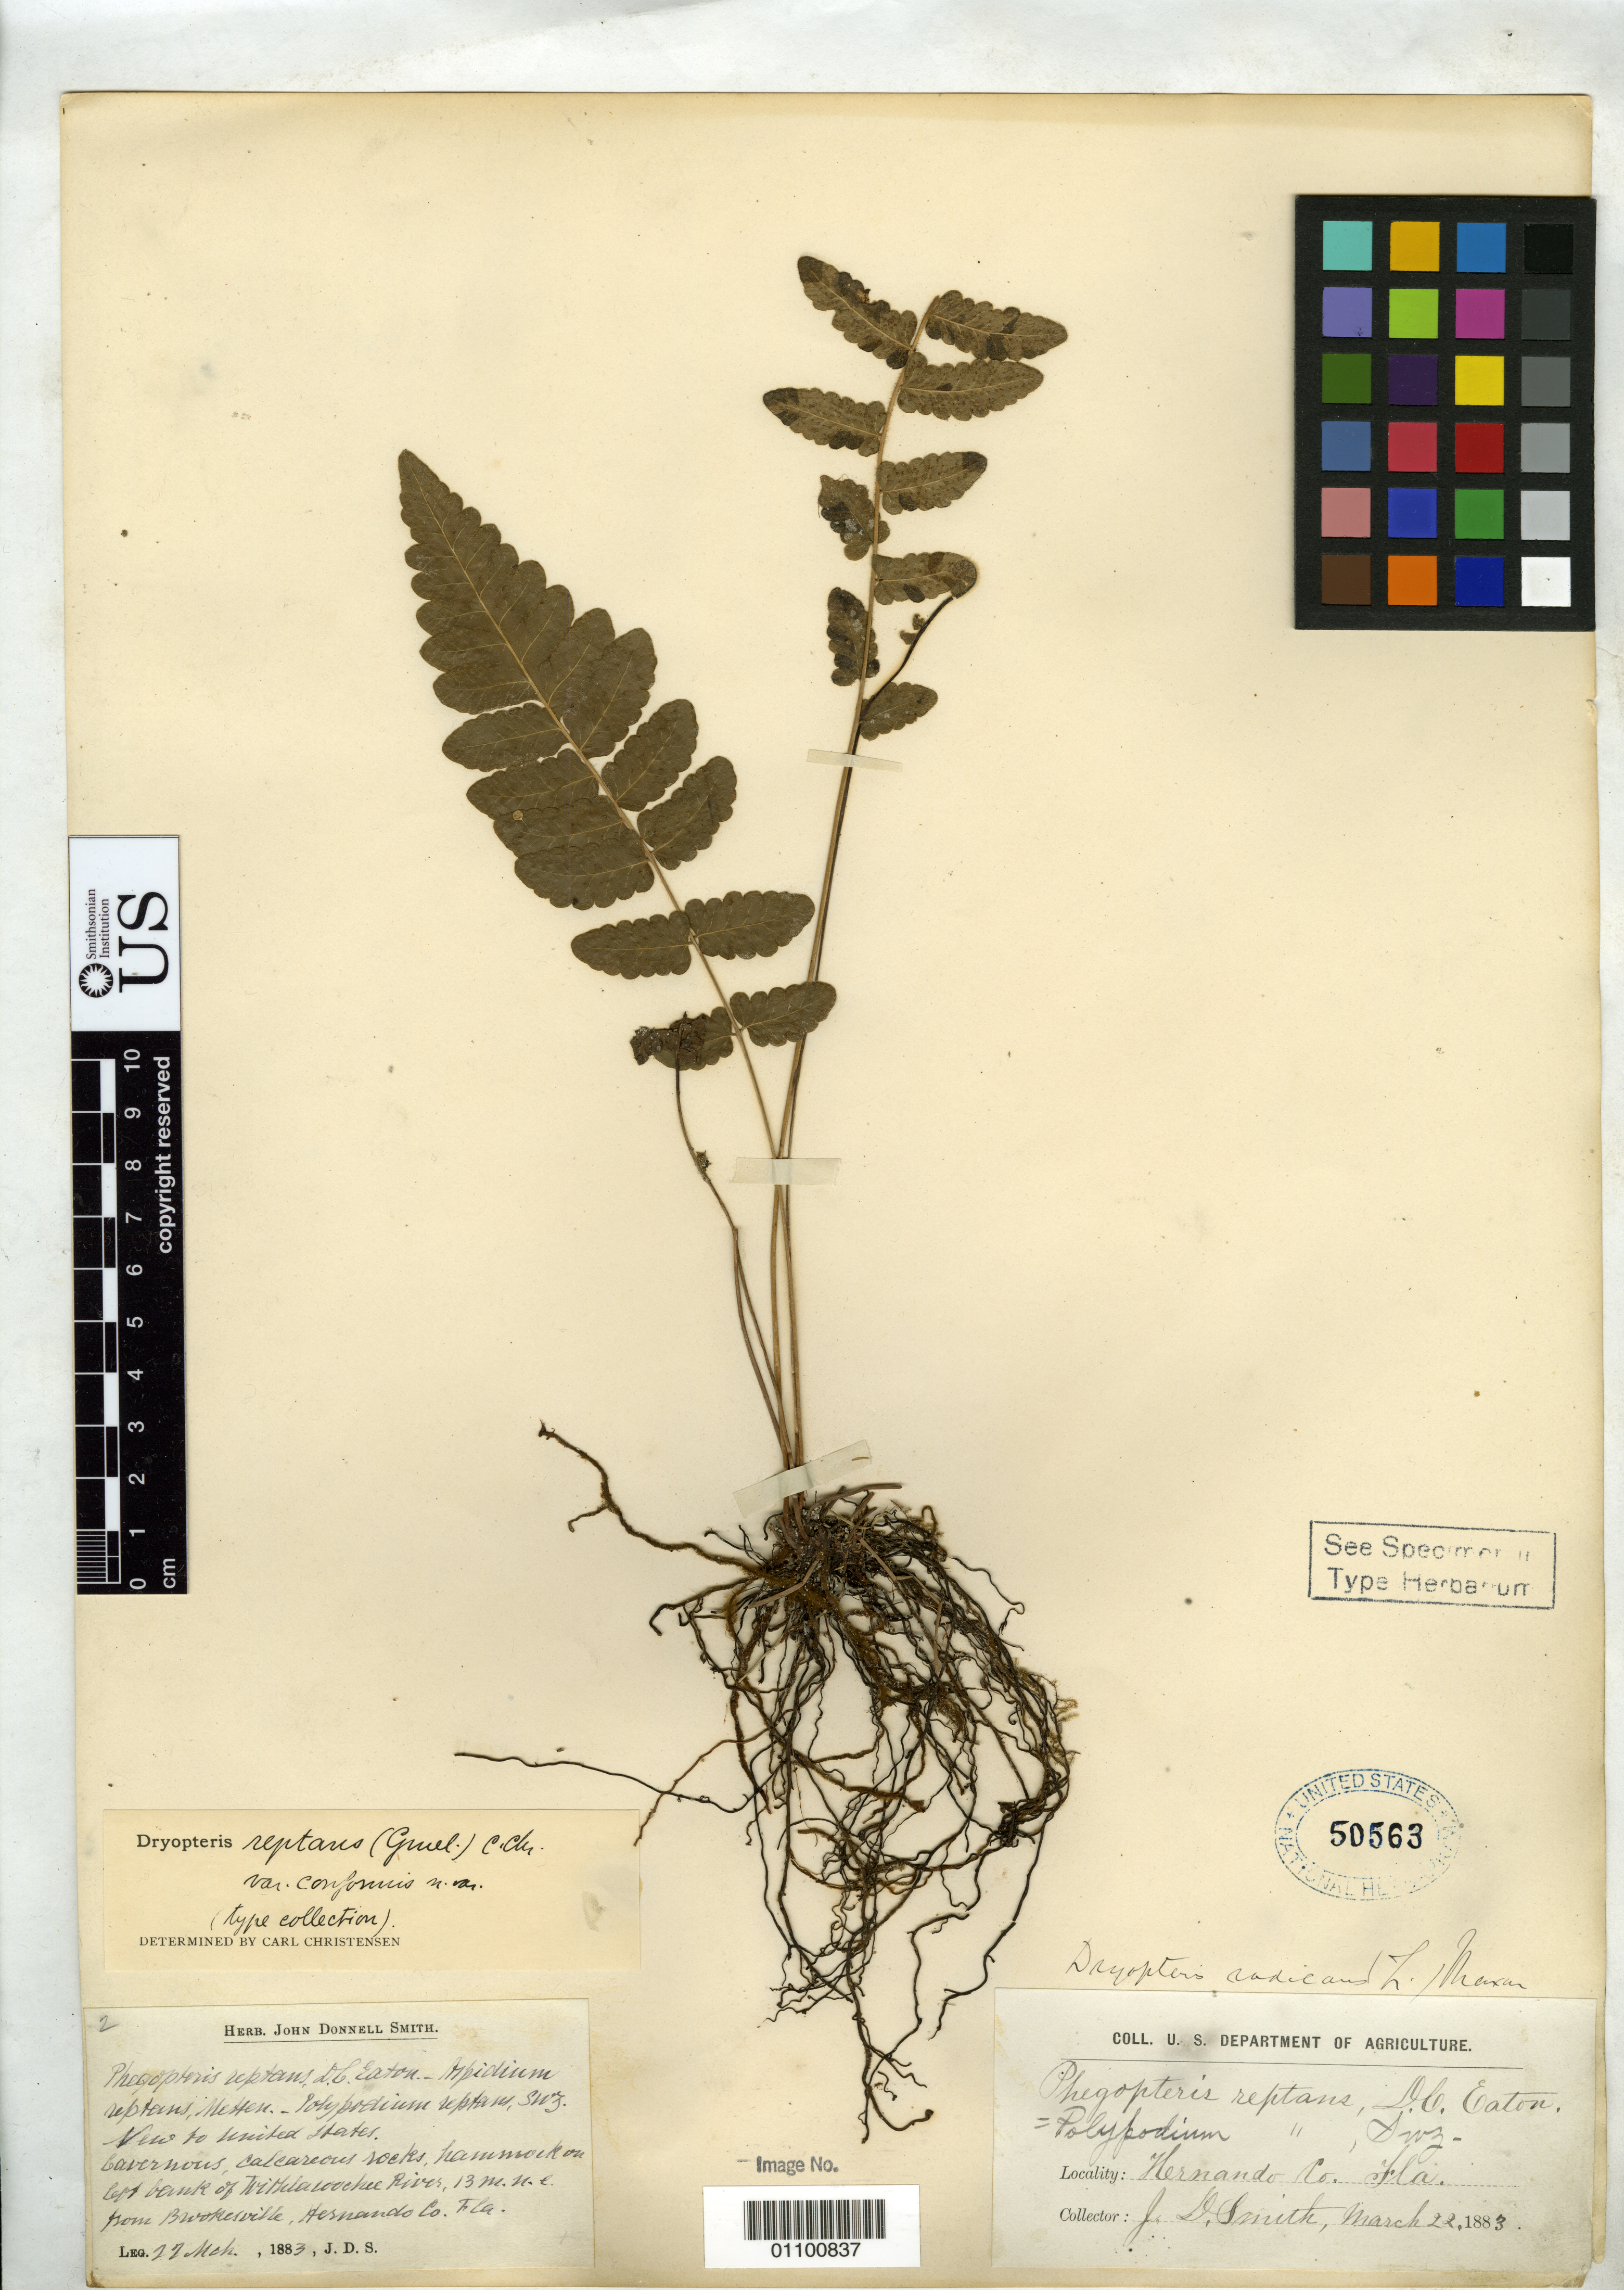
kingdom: Plantae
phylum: Tracheophyta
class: Polypodiopsida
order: Polypodiales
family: Dryopteridaceae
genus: Dryopteris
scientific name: Dryopteris reptans var. conformis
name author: C. Chr.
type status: Isotype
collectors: J. Donnell Smith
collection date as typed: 22 Mar 1883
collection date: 1883-03-22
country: United States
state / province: Florida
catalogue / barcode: US 50563